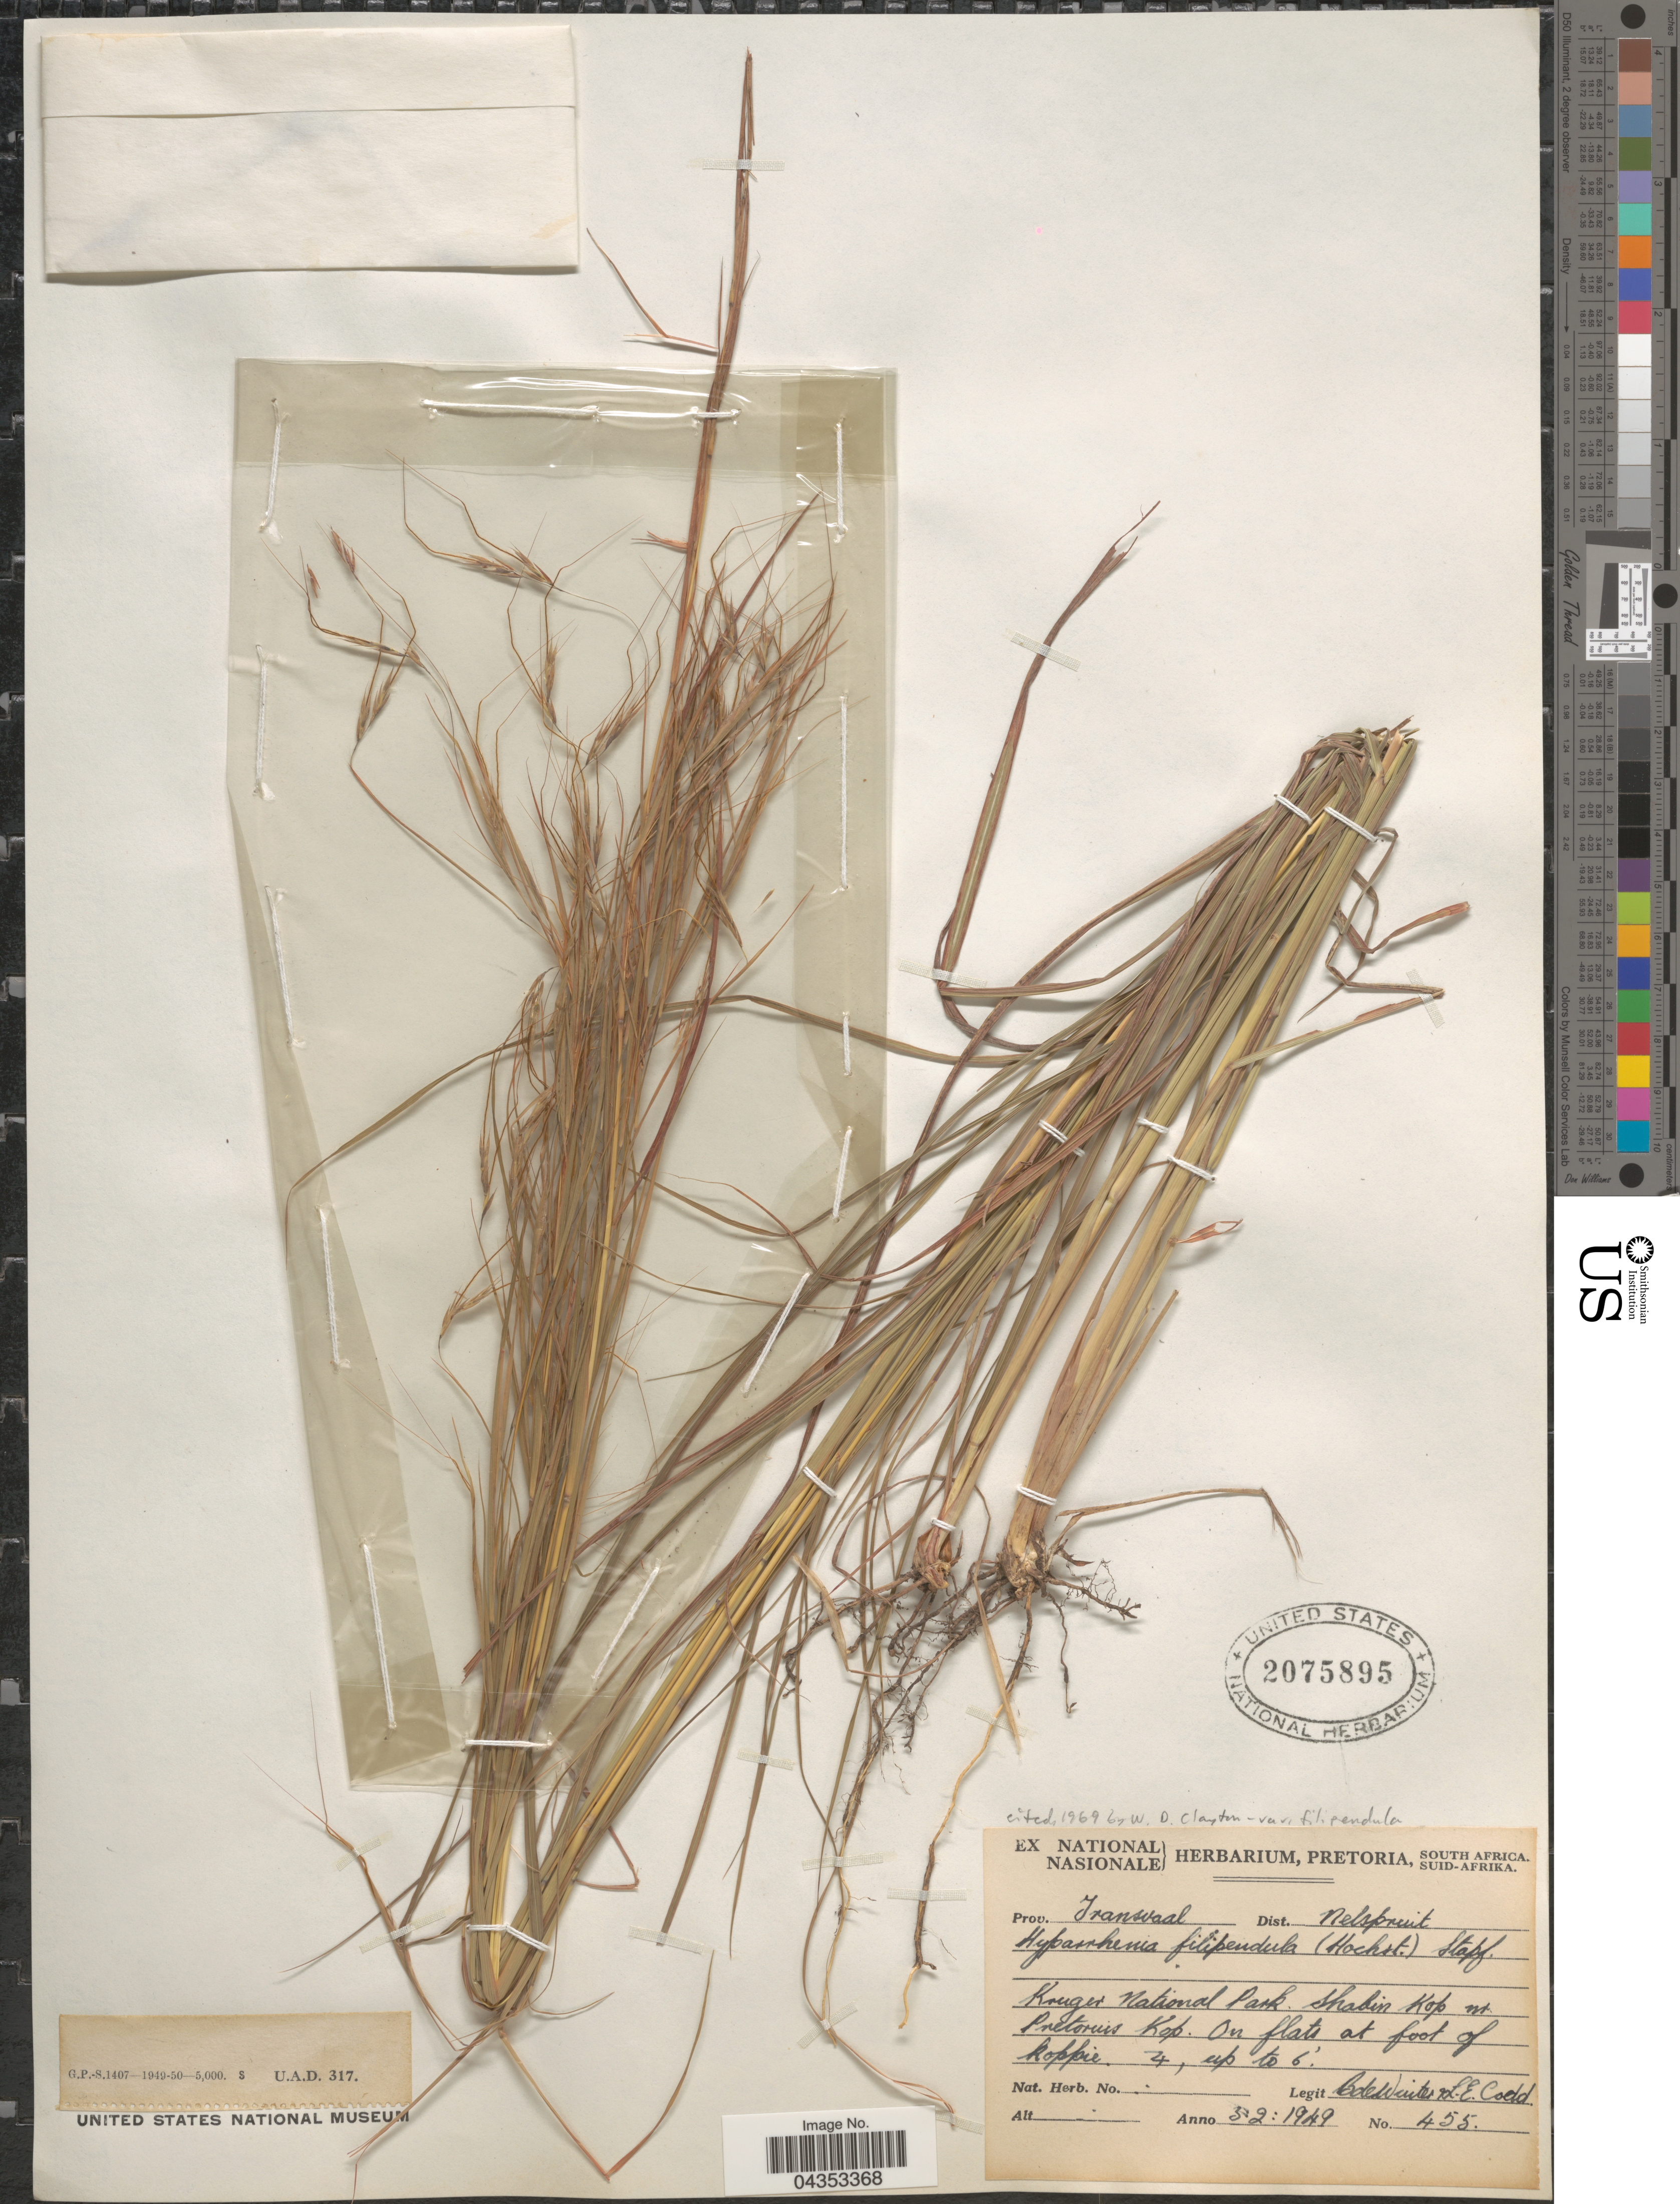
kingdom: Plantae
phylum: Tracheophyta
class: Liliopsida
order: Poales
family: Poaceae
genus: Hyparrhenia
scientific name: Hyparrhenia filipendula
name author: (Hochr.) Stapf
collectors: B. de Winter & L. Codd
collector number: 455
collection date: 1949-02-05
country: South Africa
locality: Prov. Transvaal Dist. Nelspruit. Kruger National Park. Shabin Kop nr. Pretorius Kop. On flats at foot of koppie.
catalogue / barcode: US 2075895